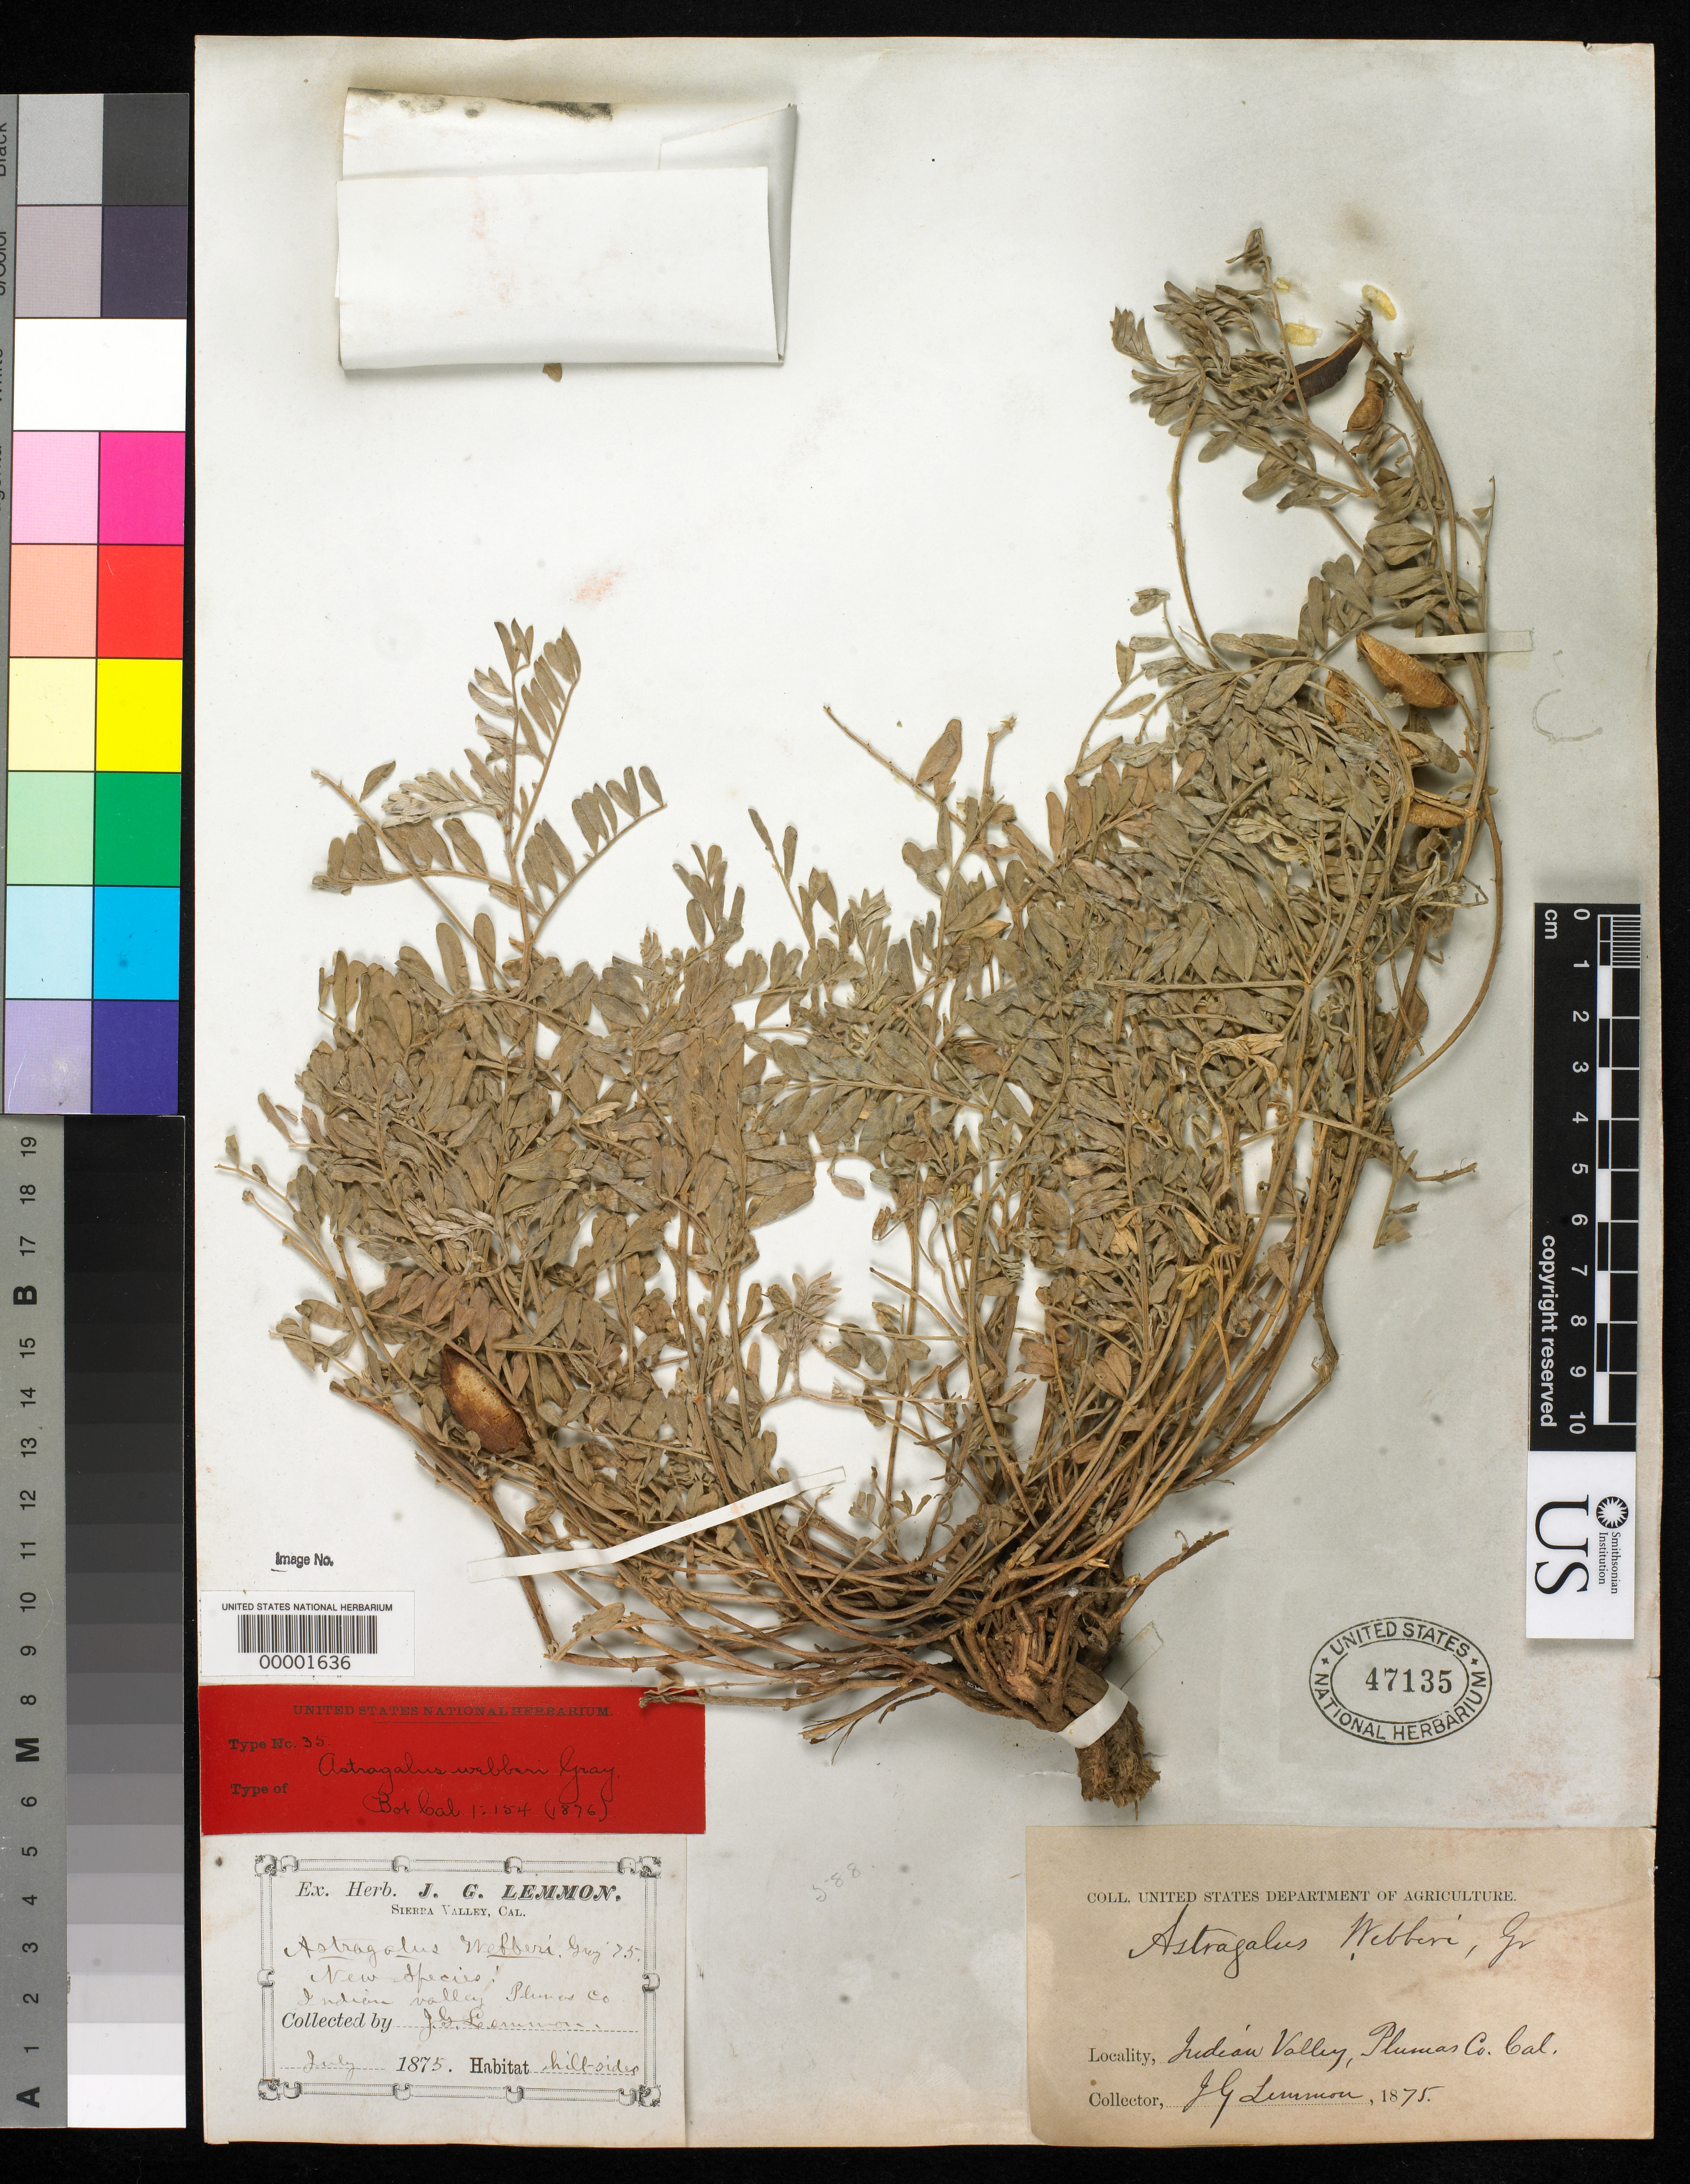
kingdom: Plantae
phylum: Tracheophyta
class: Magnoliopsida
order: Fabales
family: Fabaceae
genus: Astragalus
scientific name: Astragalus webberi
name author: A. Gray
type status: Isolectotype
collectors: J. G. Lemmon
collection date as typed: Jul 1875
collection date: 1875-07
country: United States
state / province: California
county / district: Plumas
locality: Sierra Nevada, Indian valley.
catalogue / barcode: US 47135